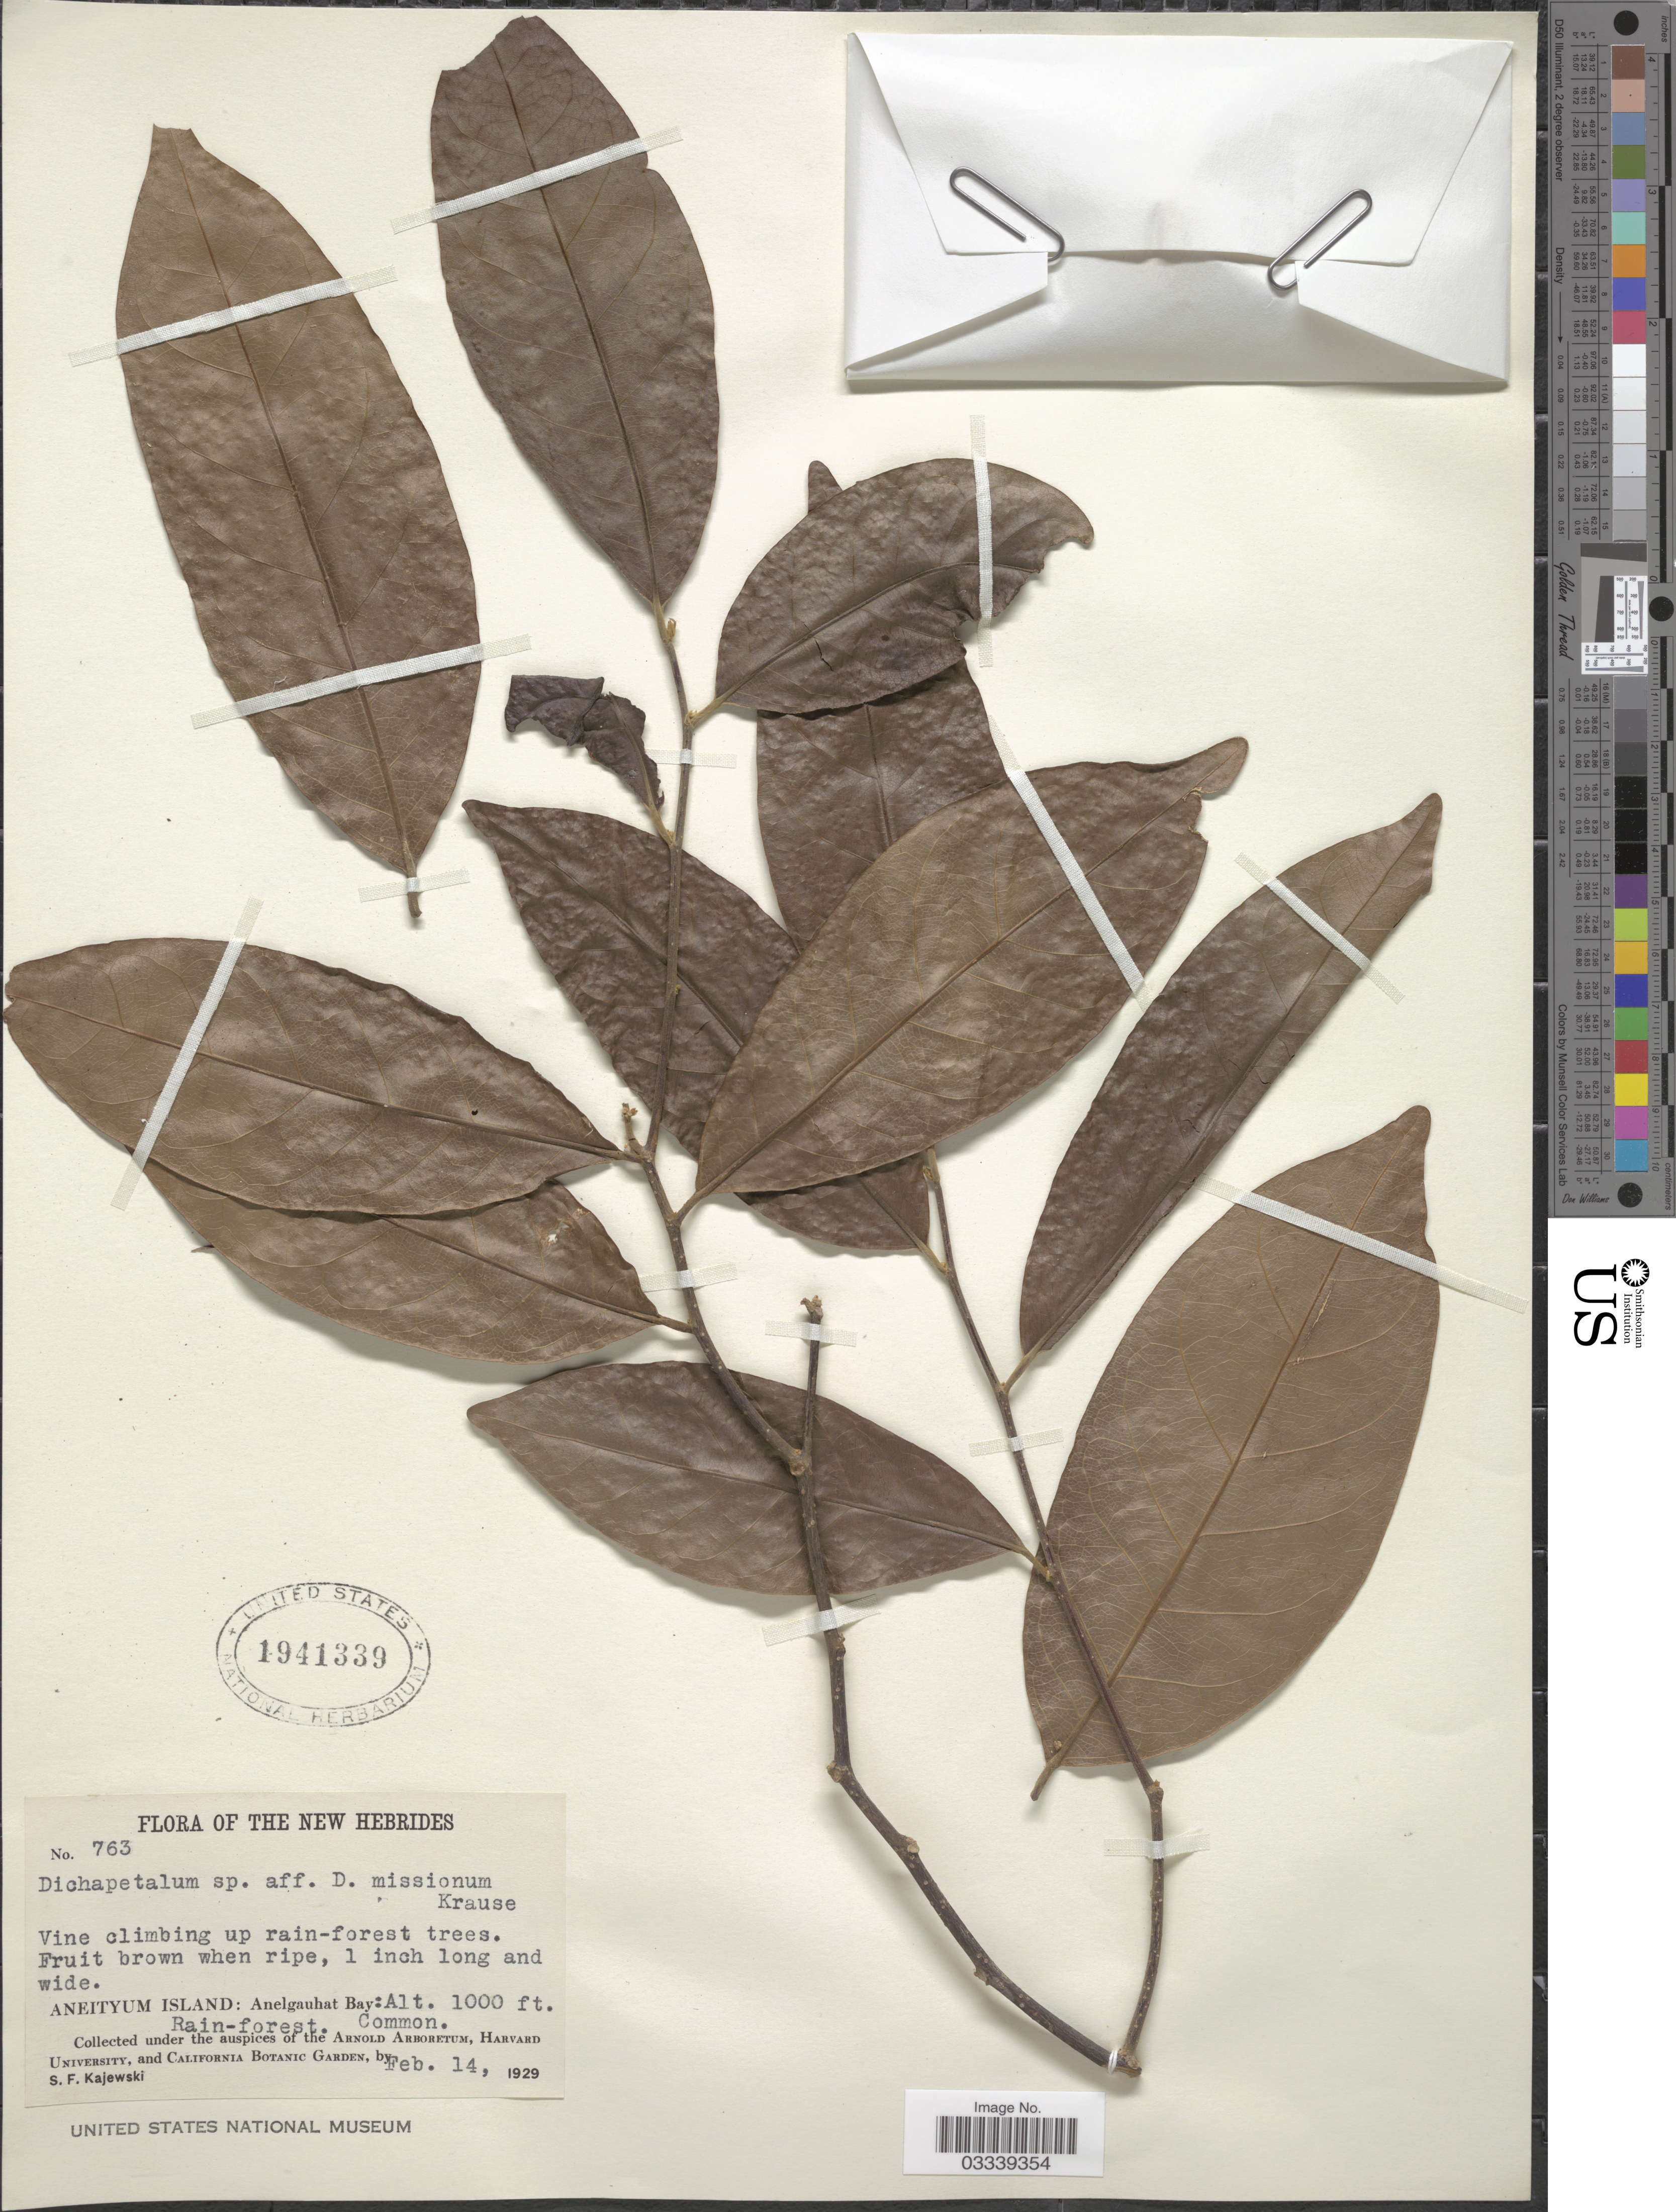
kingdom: Plantae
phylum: Tracheophyta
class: Magnoliopsida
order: Malpighiales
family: Dichapetalaceae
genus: Dichapetalum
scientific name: Dichapetalum sp.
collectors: S. Kajewski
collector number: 763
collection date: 1929-02-14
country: Vanuatu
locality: The New Hebrides, Aneityum Island: Anelgauhat Bay.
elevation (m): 305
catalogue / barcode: US 1941339